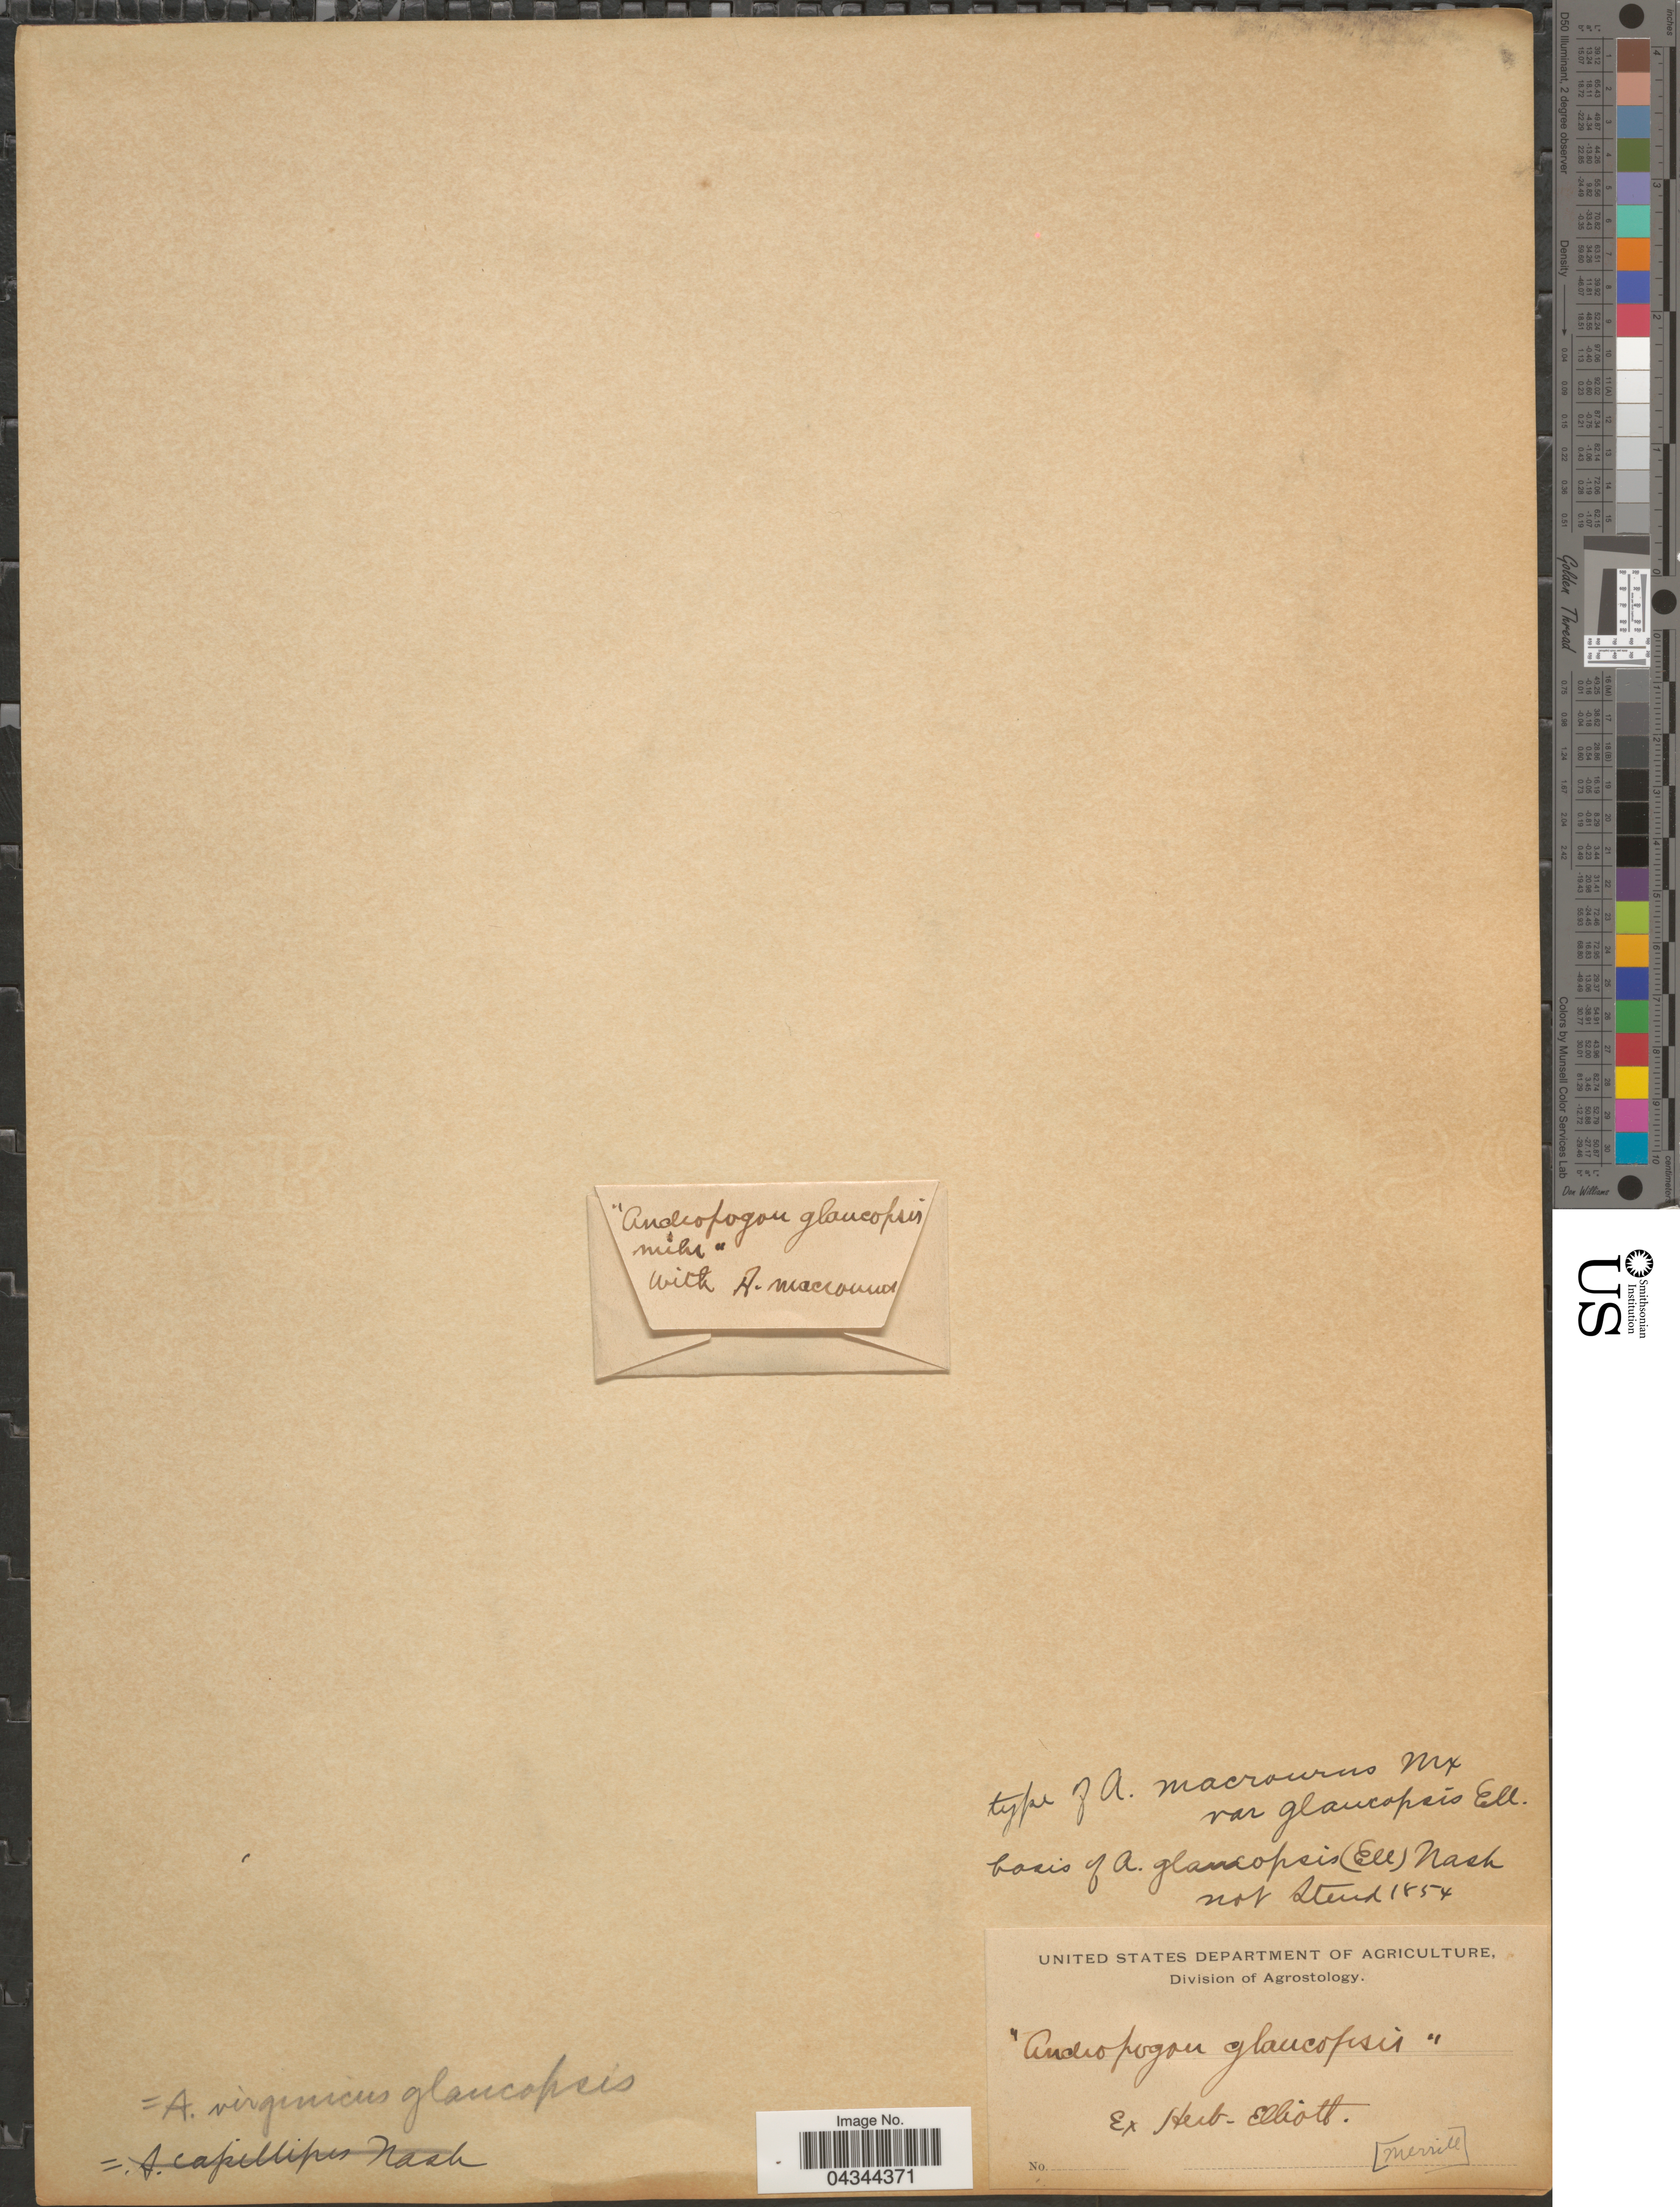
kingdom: Plantae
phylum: Tracheophyta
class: Liliopsida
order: Poales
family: Poaceae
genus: Andropogon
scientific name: Andropogon virginicus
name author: L.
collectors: Merrill, --